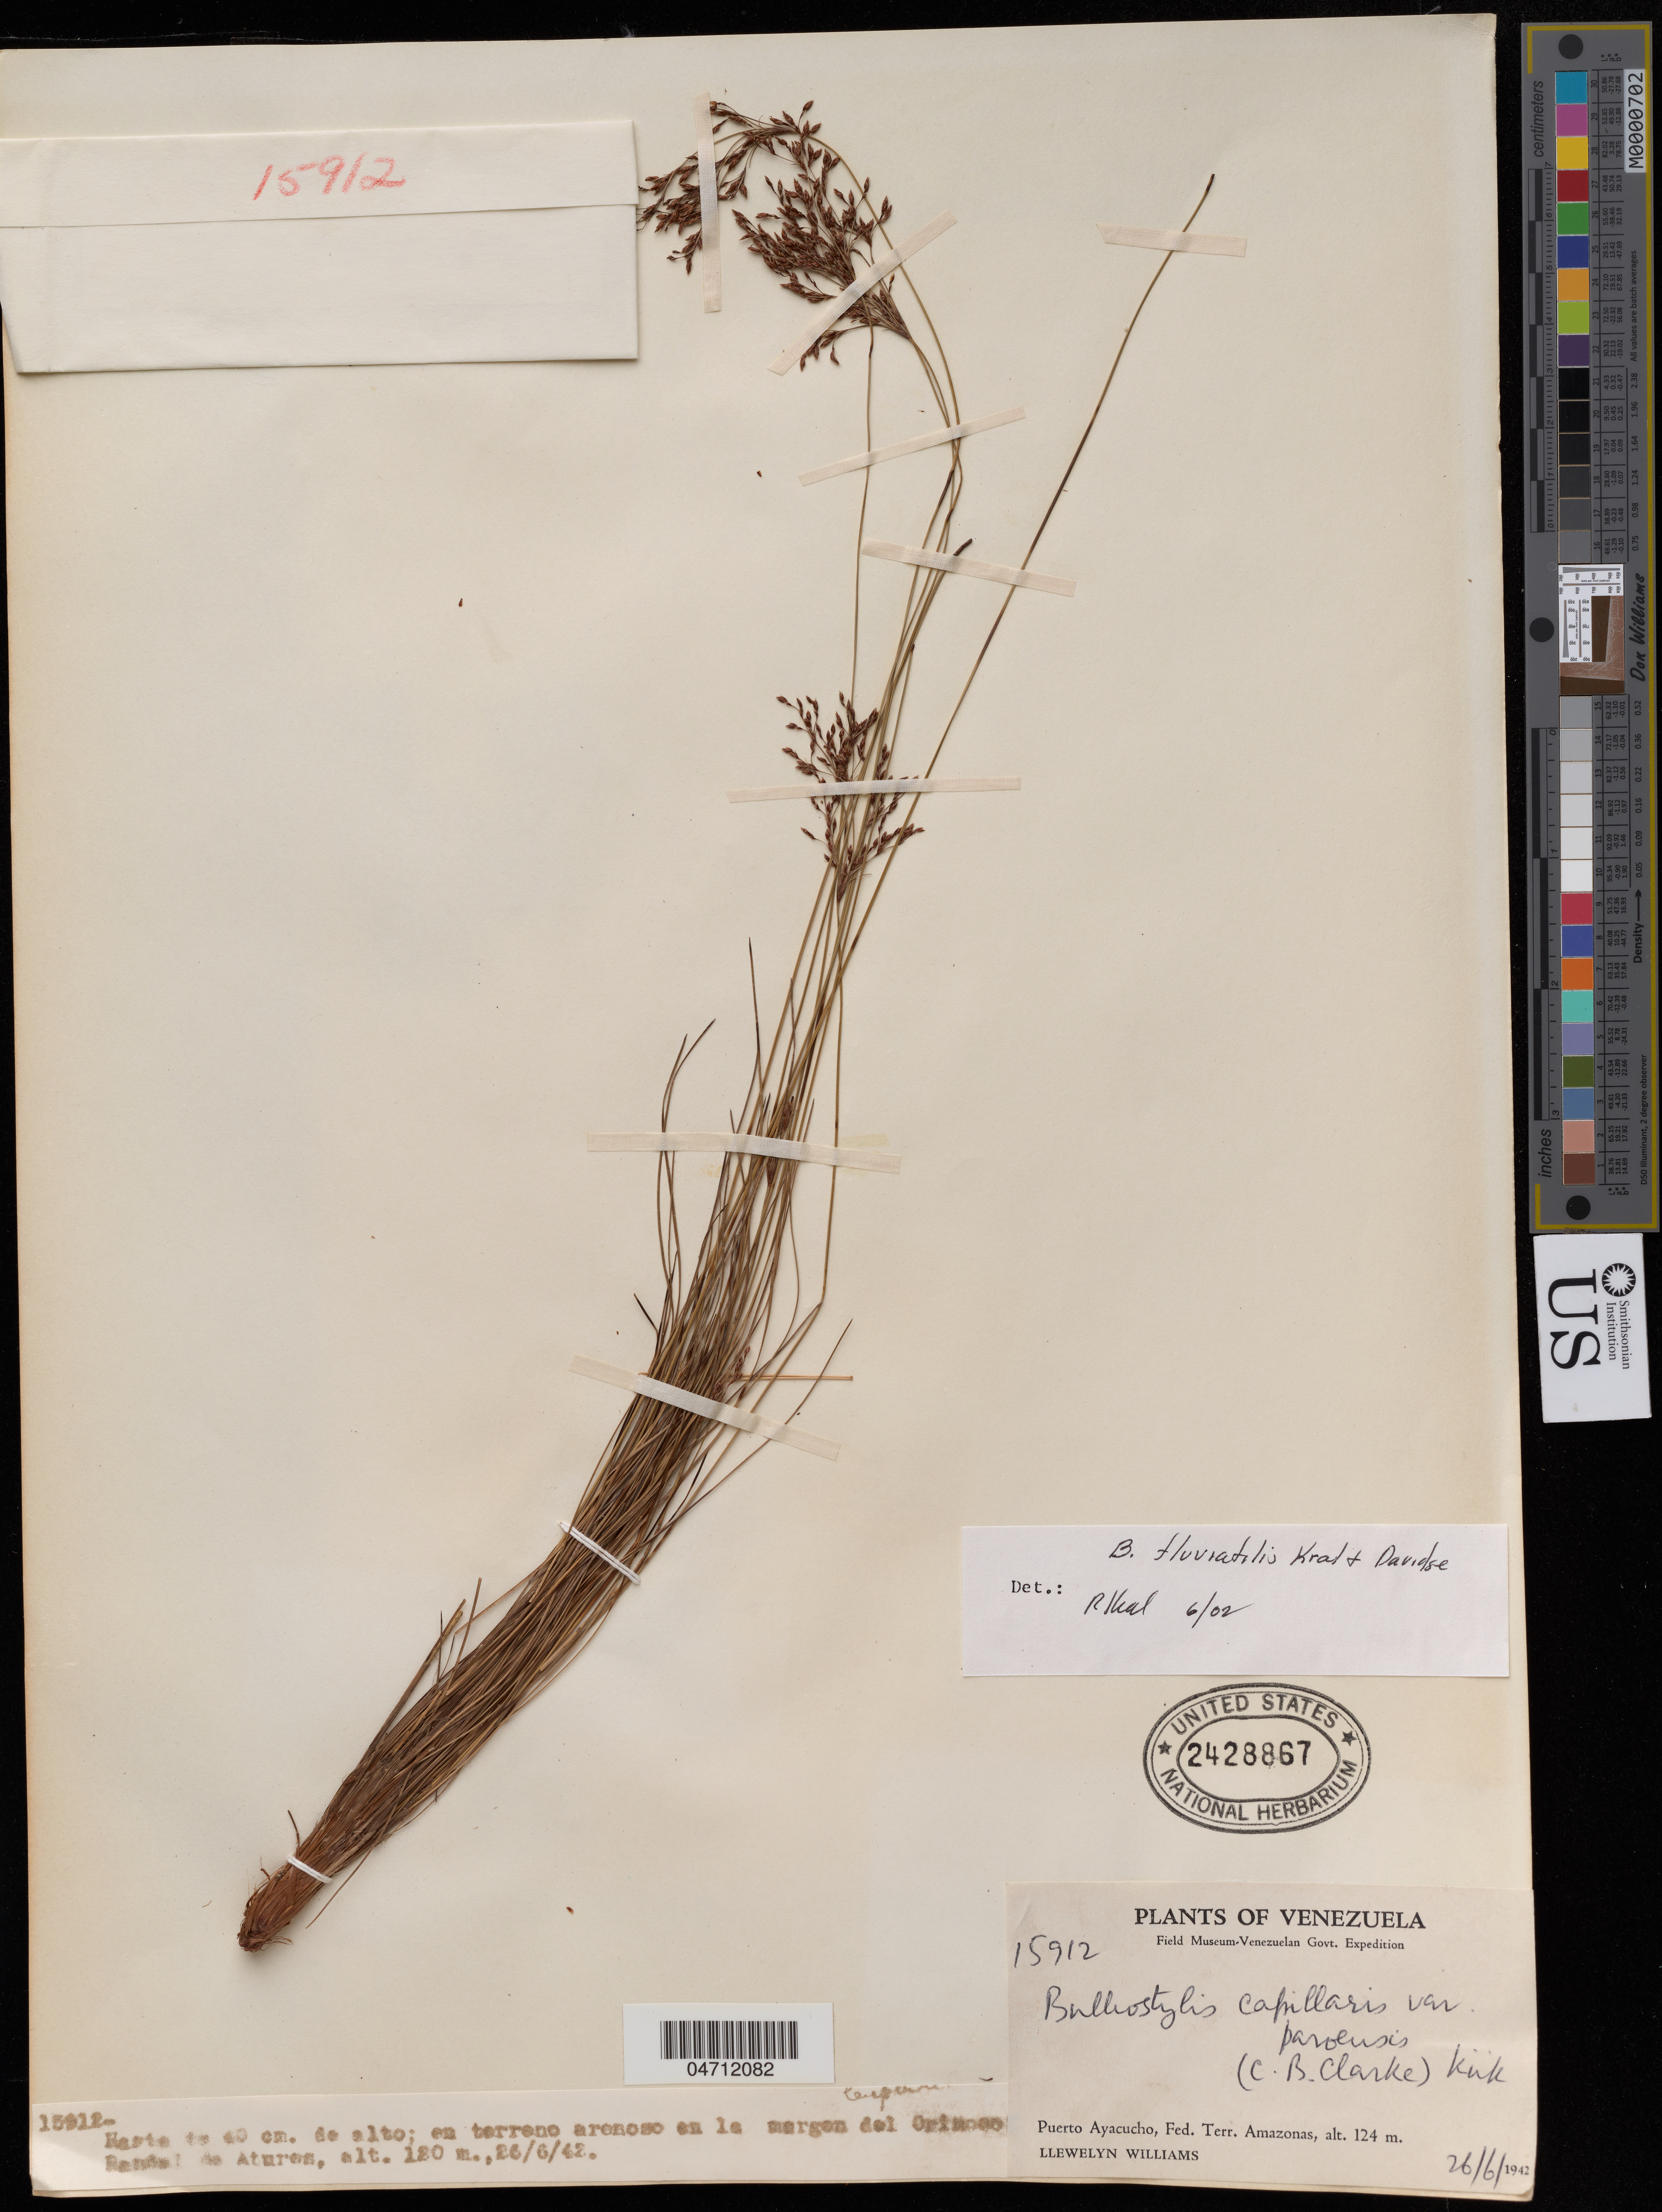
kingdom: Plantae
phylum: Tracheophyta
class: Liliopsida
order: Poales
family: Cyperaceae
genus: Bulbostylis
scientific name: Bulbostylis fluviatilis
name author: Kral & Davidse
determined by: Kral, R.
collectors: Ll. Williams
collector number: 15912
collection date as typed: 26-Jun-42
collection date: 1942-06-26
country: Venezuela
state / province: Amazonas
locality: Puerto Ayacucho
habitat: In terreno arenoso en la margen del Orinoco.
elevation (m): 120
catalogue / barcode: US 2428867